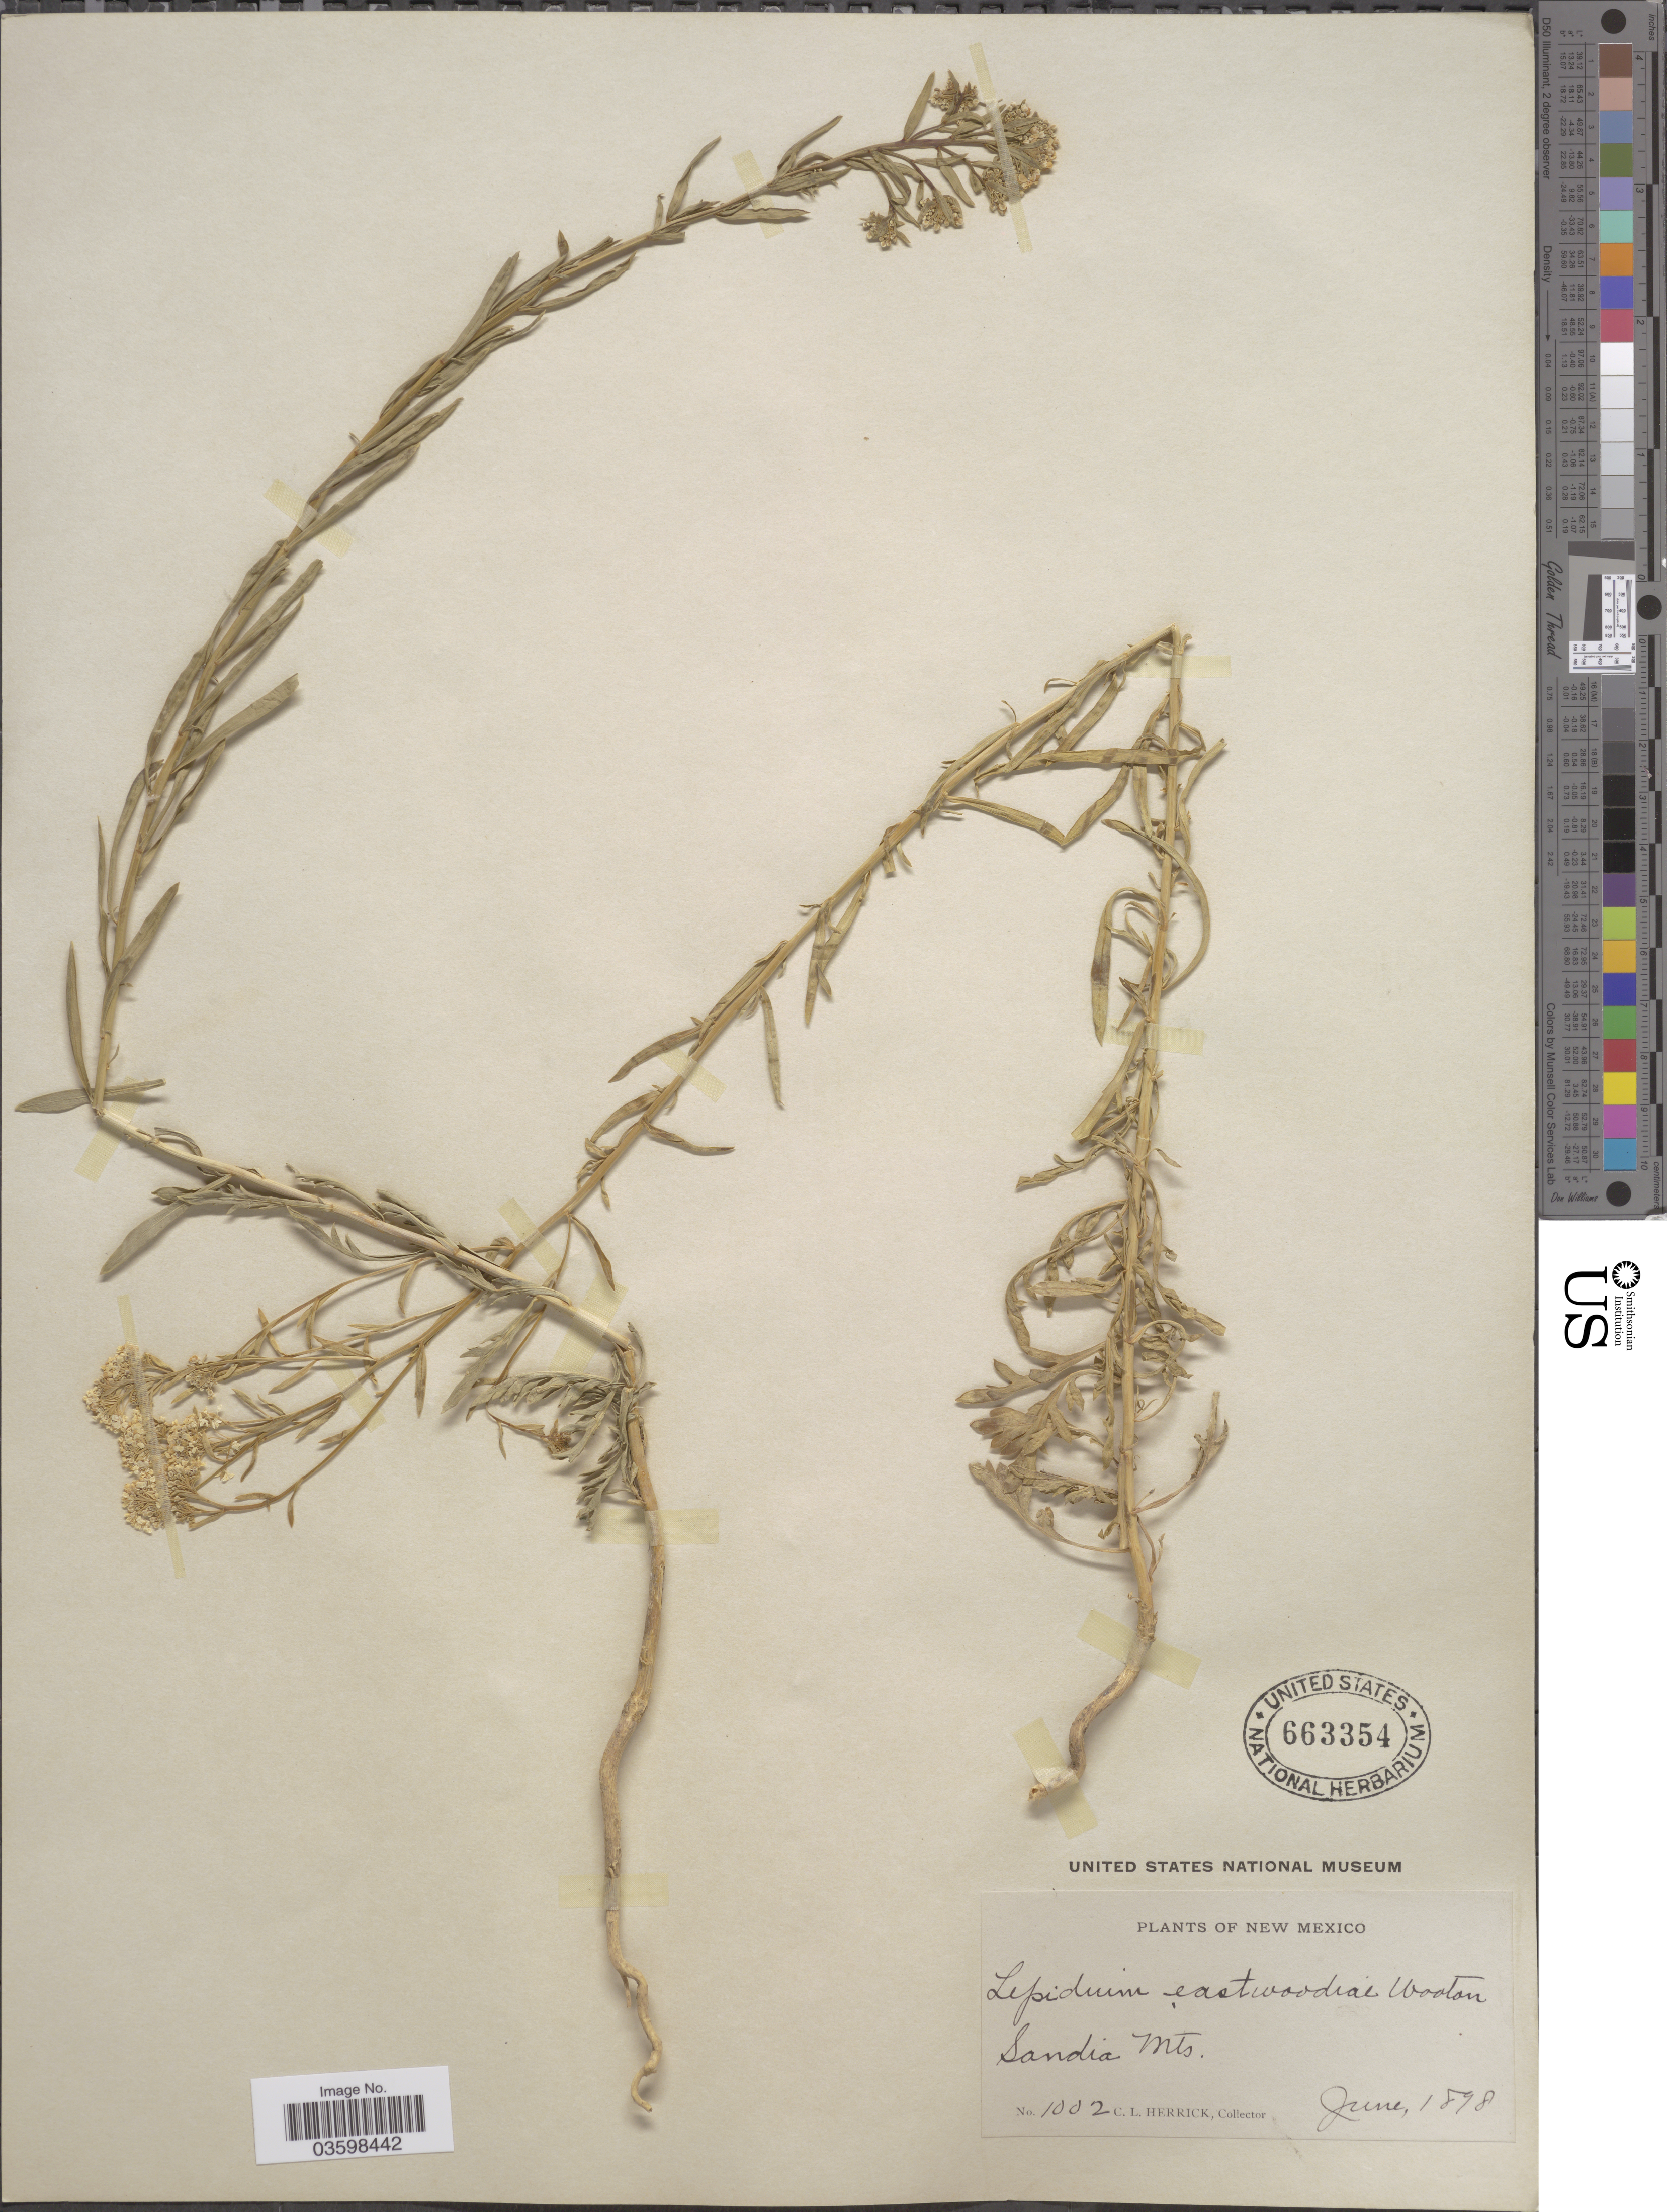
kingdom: Plantae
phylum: Tracheophyta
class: Magnoliopsida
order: Brassicales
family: Brassicaceae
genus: Lepidium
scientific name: Lepidium eastwoodiae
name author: Wooton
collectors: C. Herrick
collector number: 1002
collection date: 1898-06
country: United States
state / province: New Mexico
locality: Sandia Mts.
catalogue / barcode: US 663354